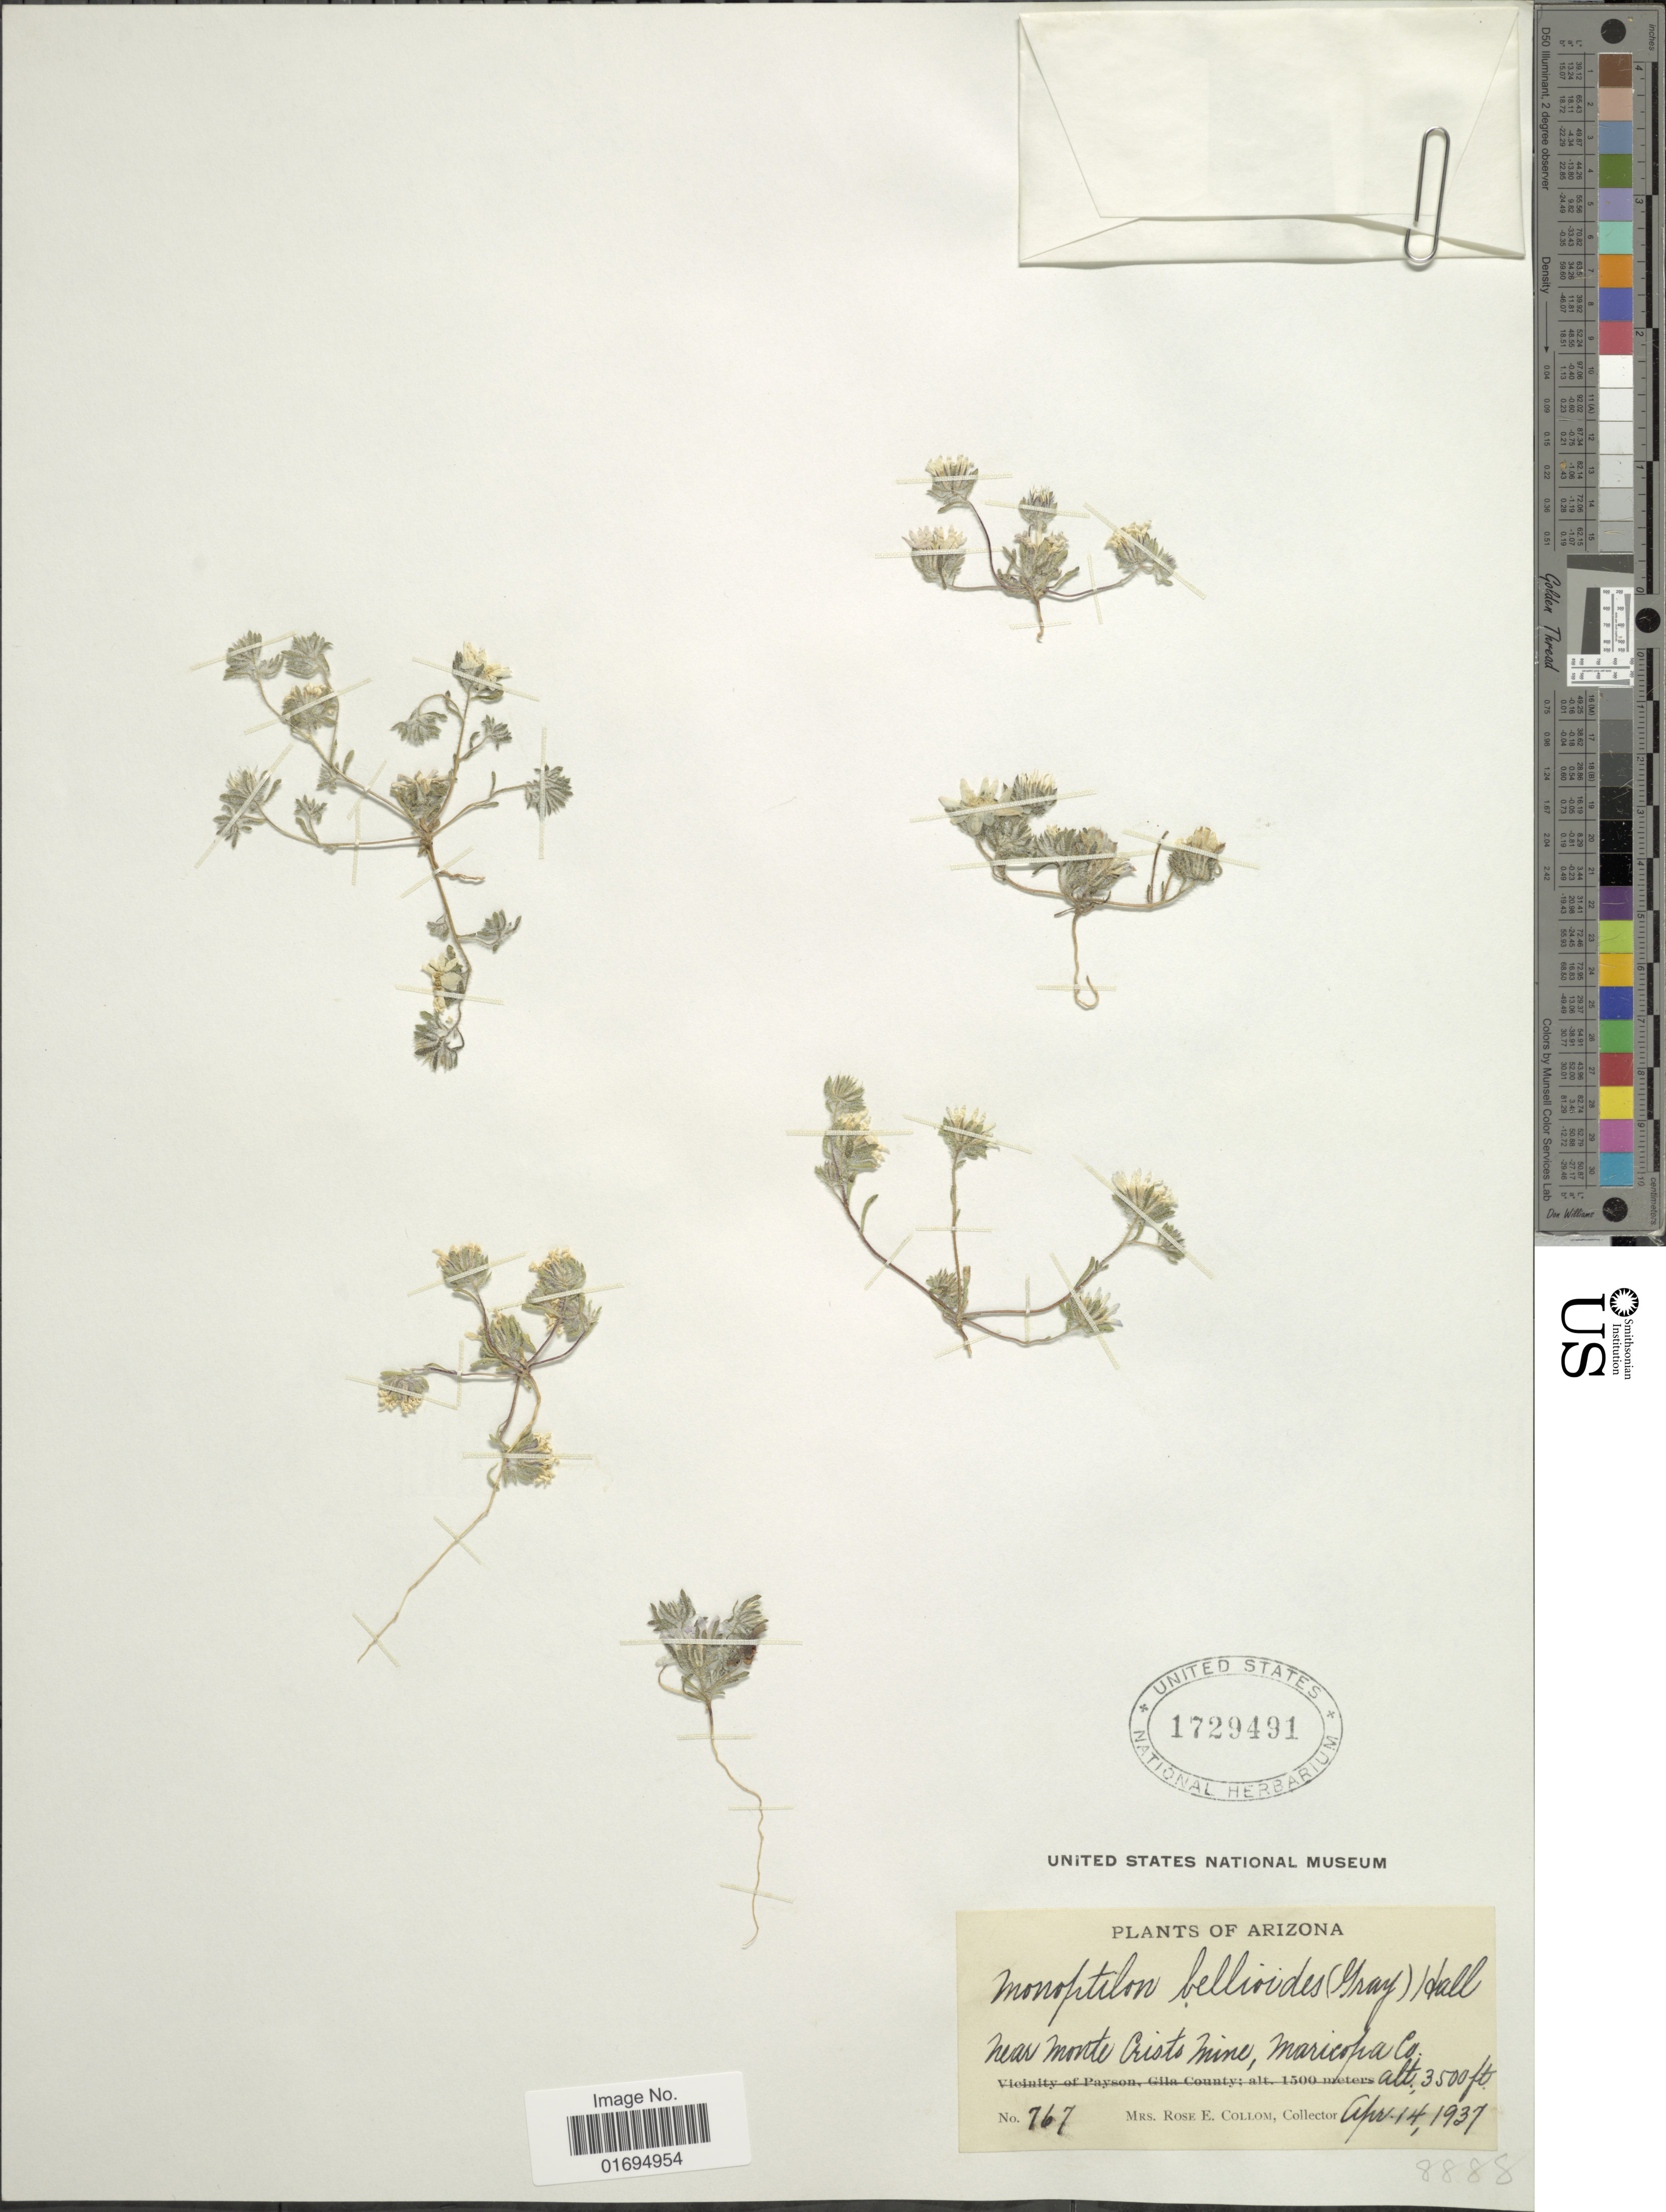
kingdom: Plantae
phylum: Tracheophyta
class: Magnoliopsida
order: Asterales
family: Asteraceae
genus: Monoptilon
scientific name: Monoptilon bellioides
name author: (A. Gray) H.M. Hall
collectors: R. E. Collom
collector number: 767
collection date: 1937-04-14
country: United States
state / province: Arizona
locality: Near Monte Cristo mine, Maricopa Co.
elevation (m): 1067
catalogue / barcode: US 1729491